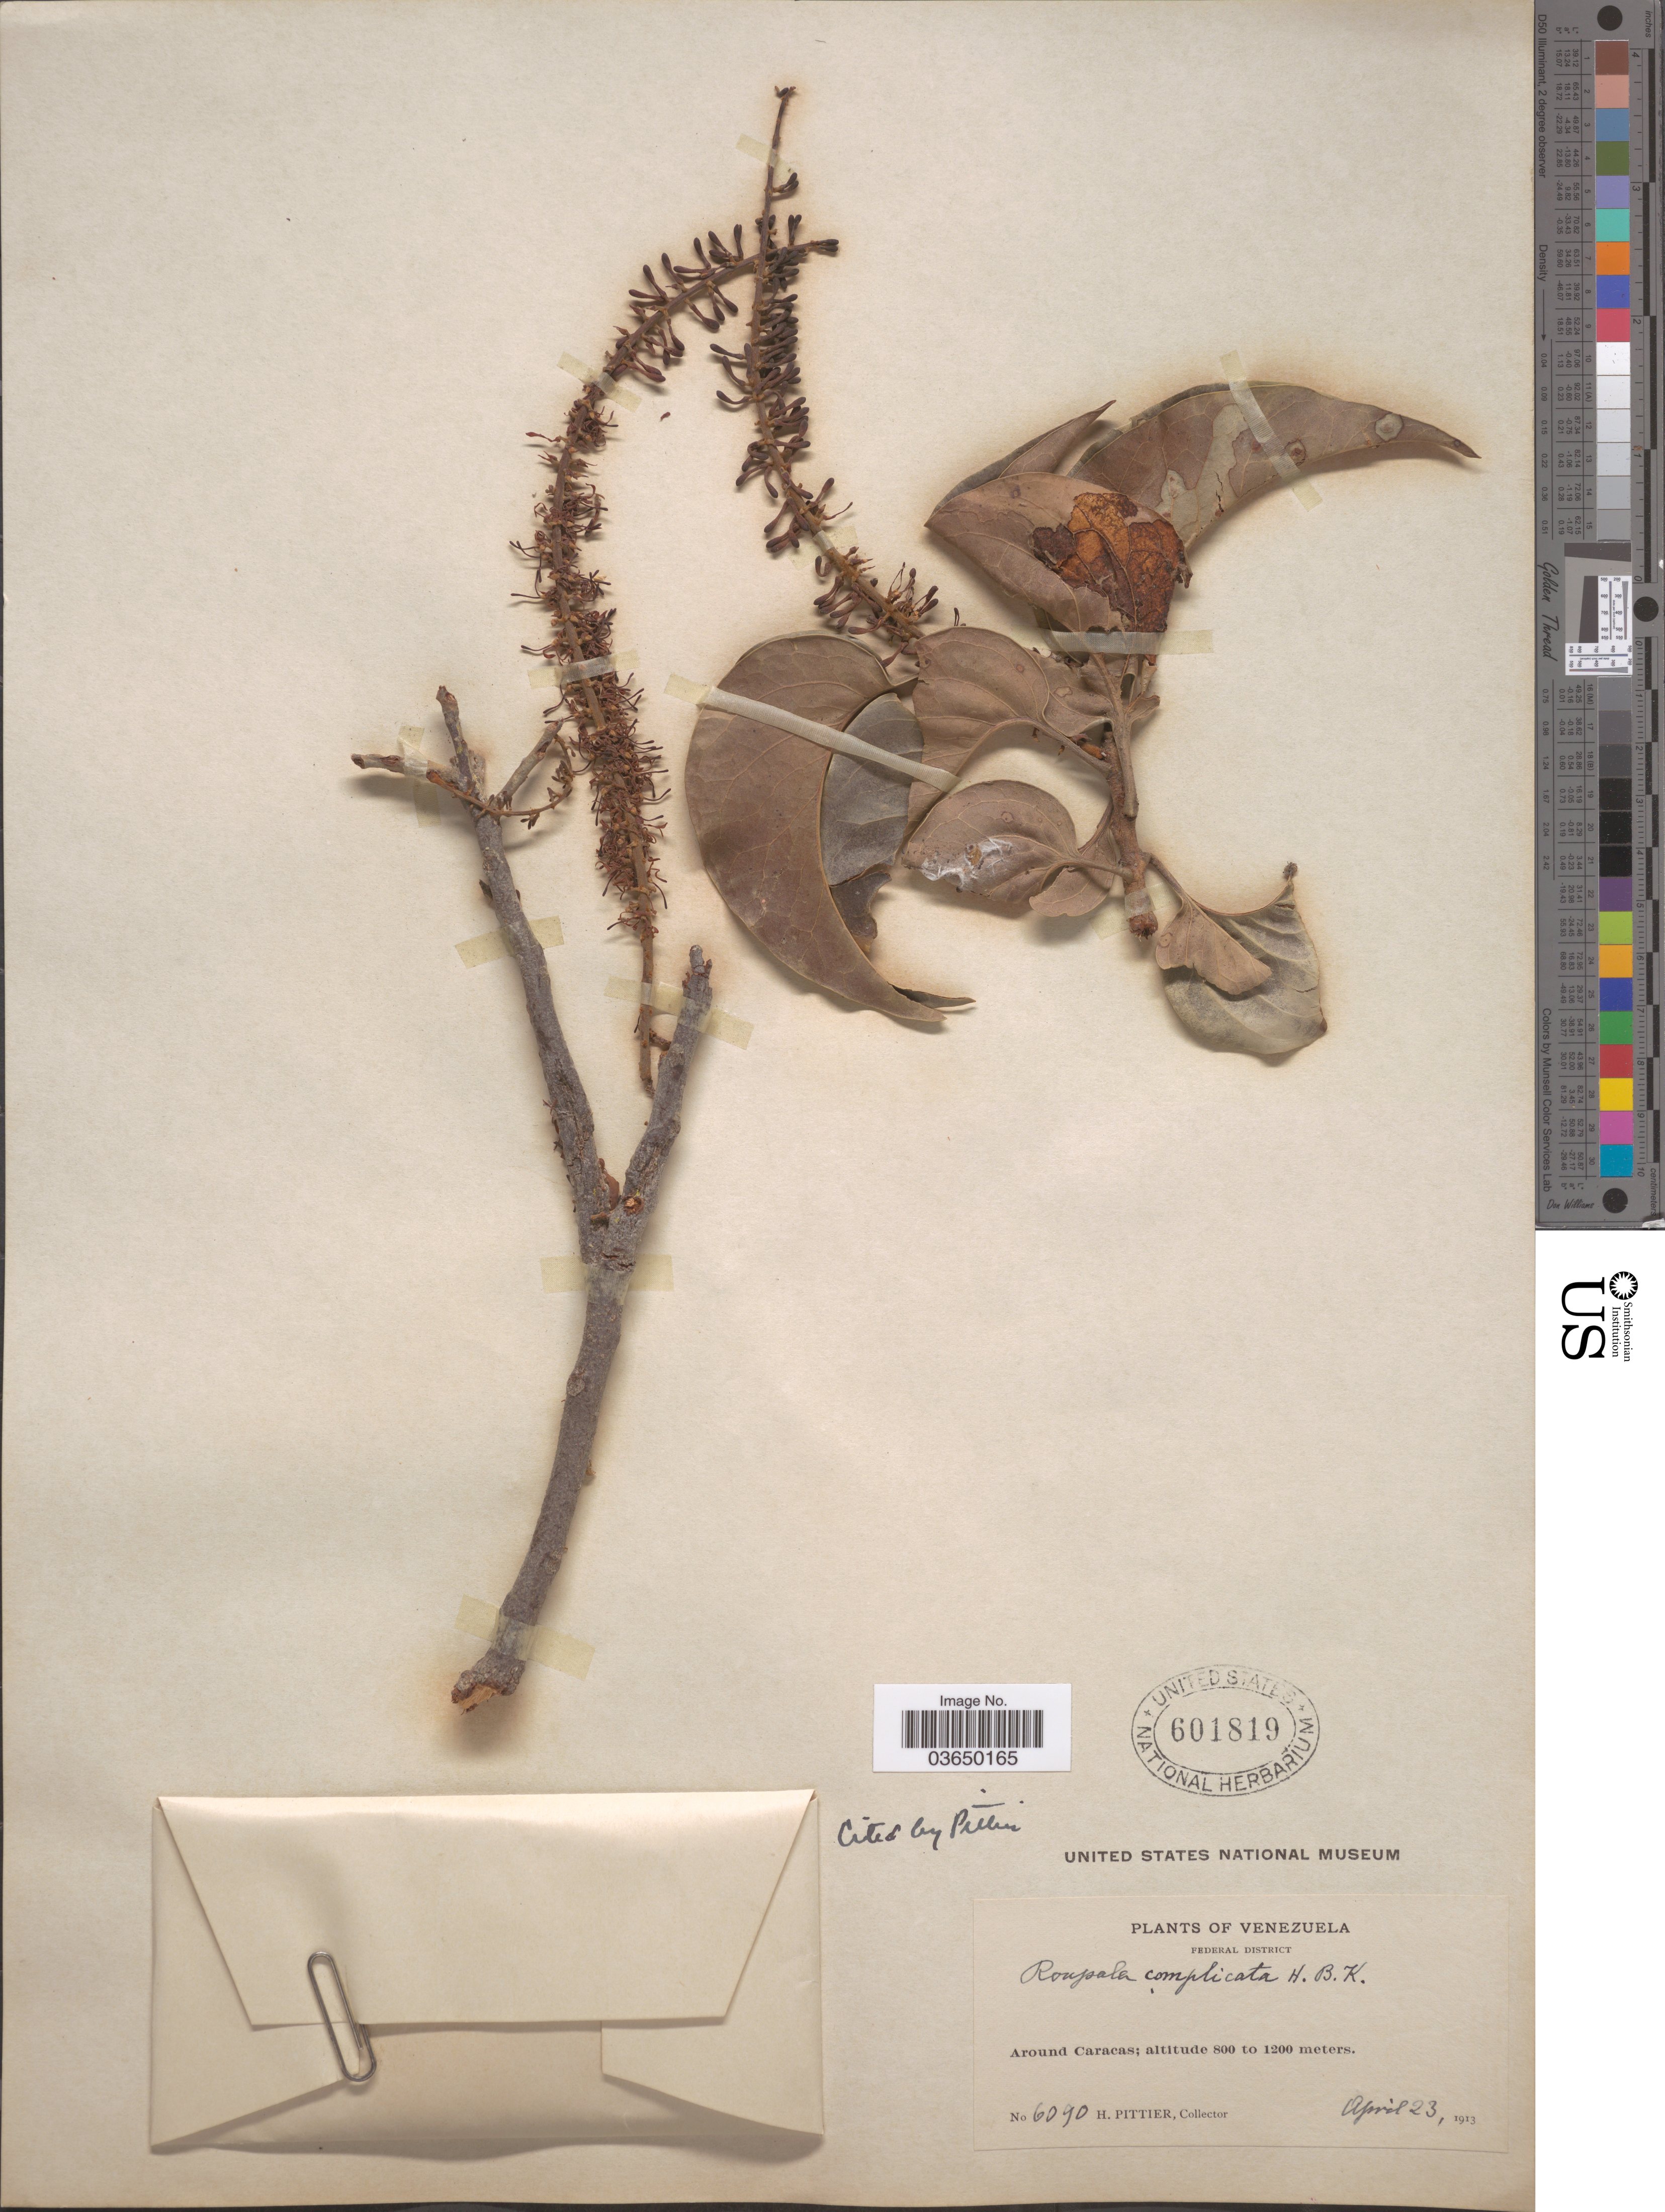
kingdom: Plantae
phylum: Tracheophyta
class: Magnoliopsida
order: Proteales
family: Proteaceae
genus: Roupala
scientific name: Roupala montana var. montana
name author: Aubl.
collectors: H. F. Pittier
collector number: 6090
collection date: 1913-04-23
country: Venezuela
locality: Federal District. Around Caracas.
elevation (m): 800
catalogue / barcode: US 601819